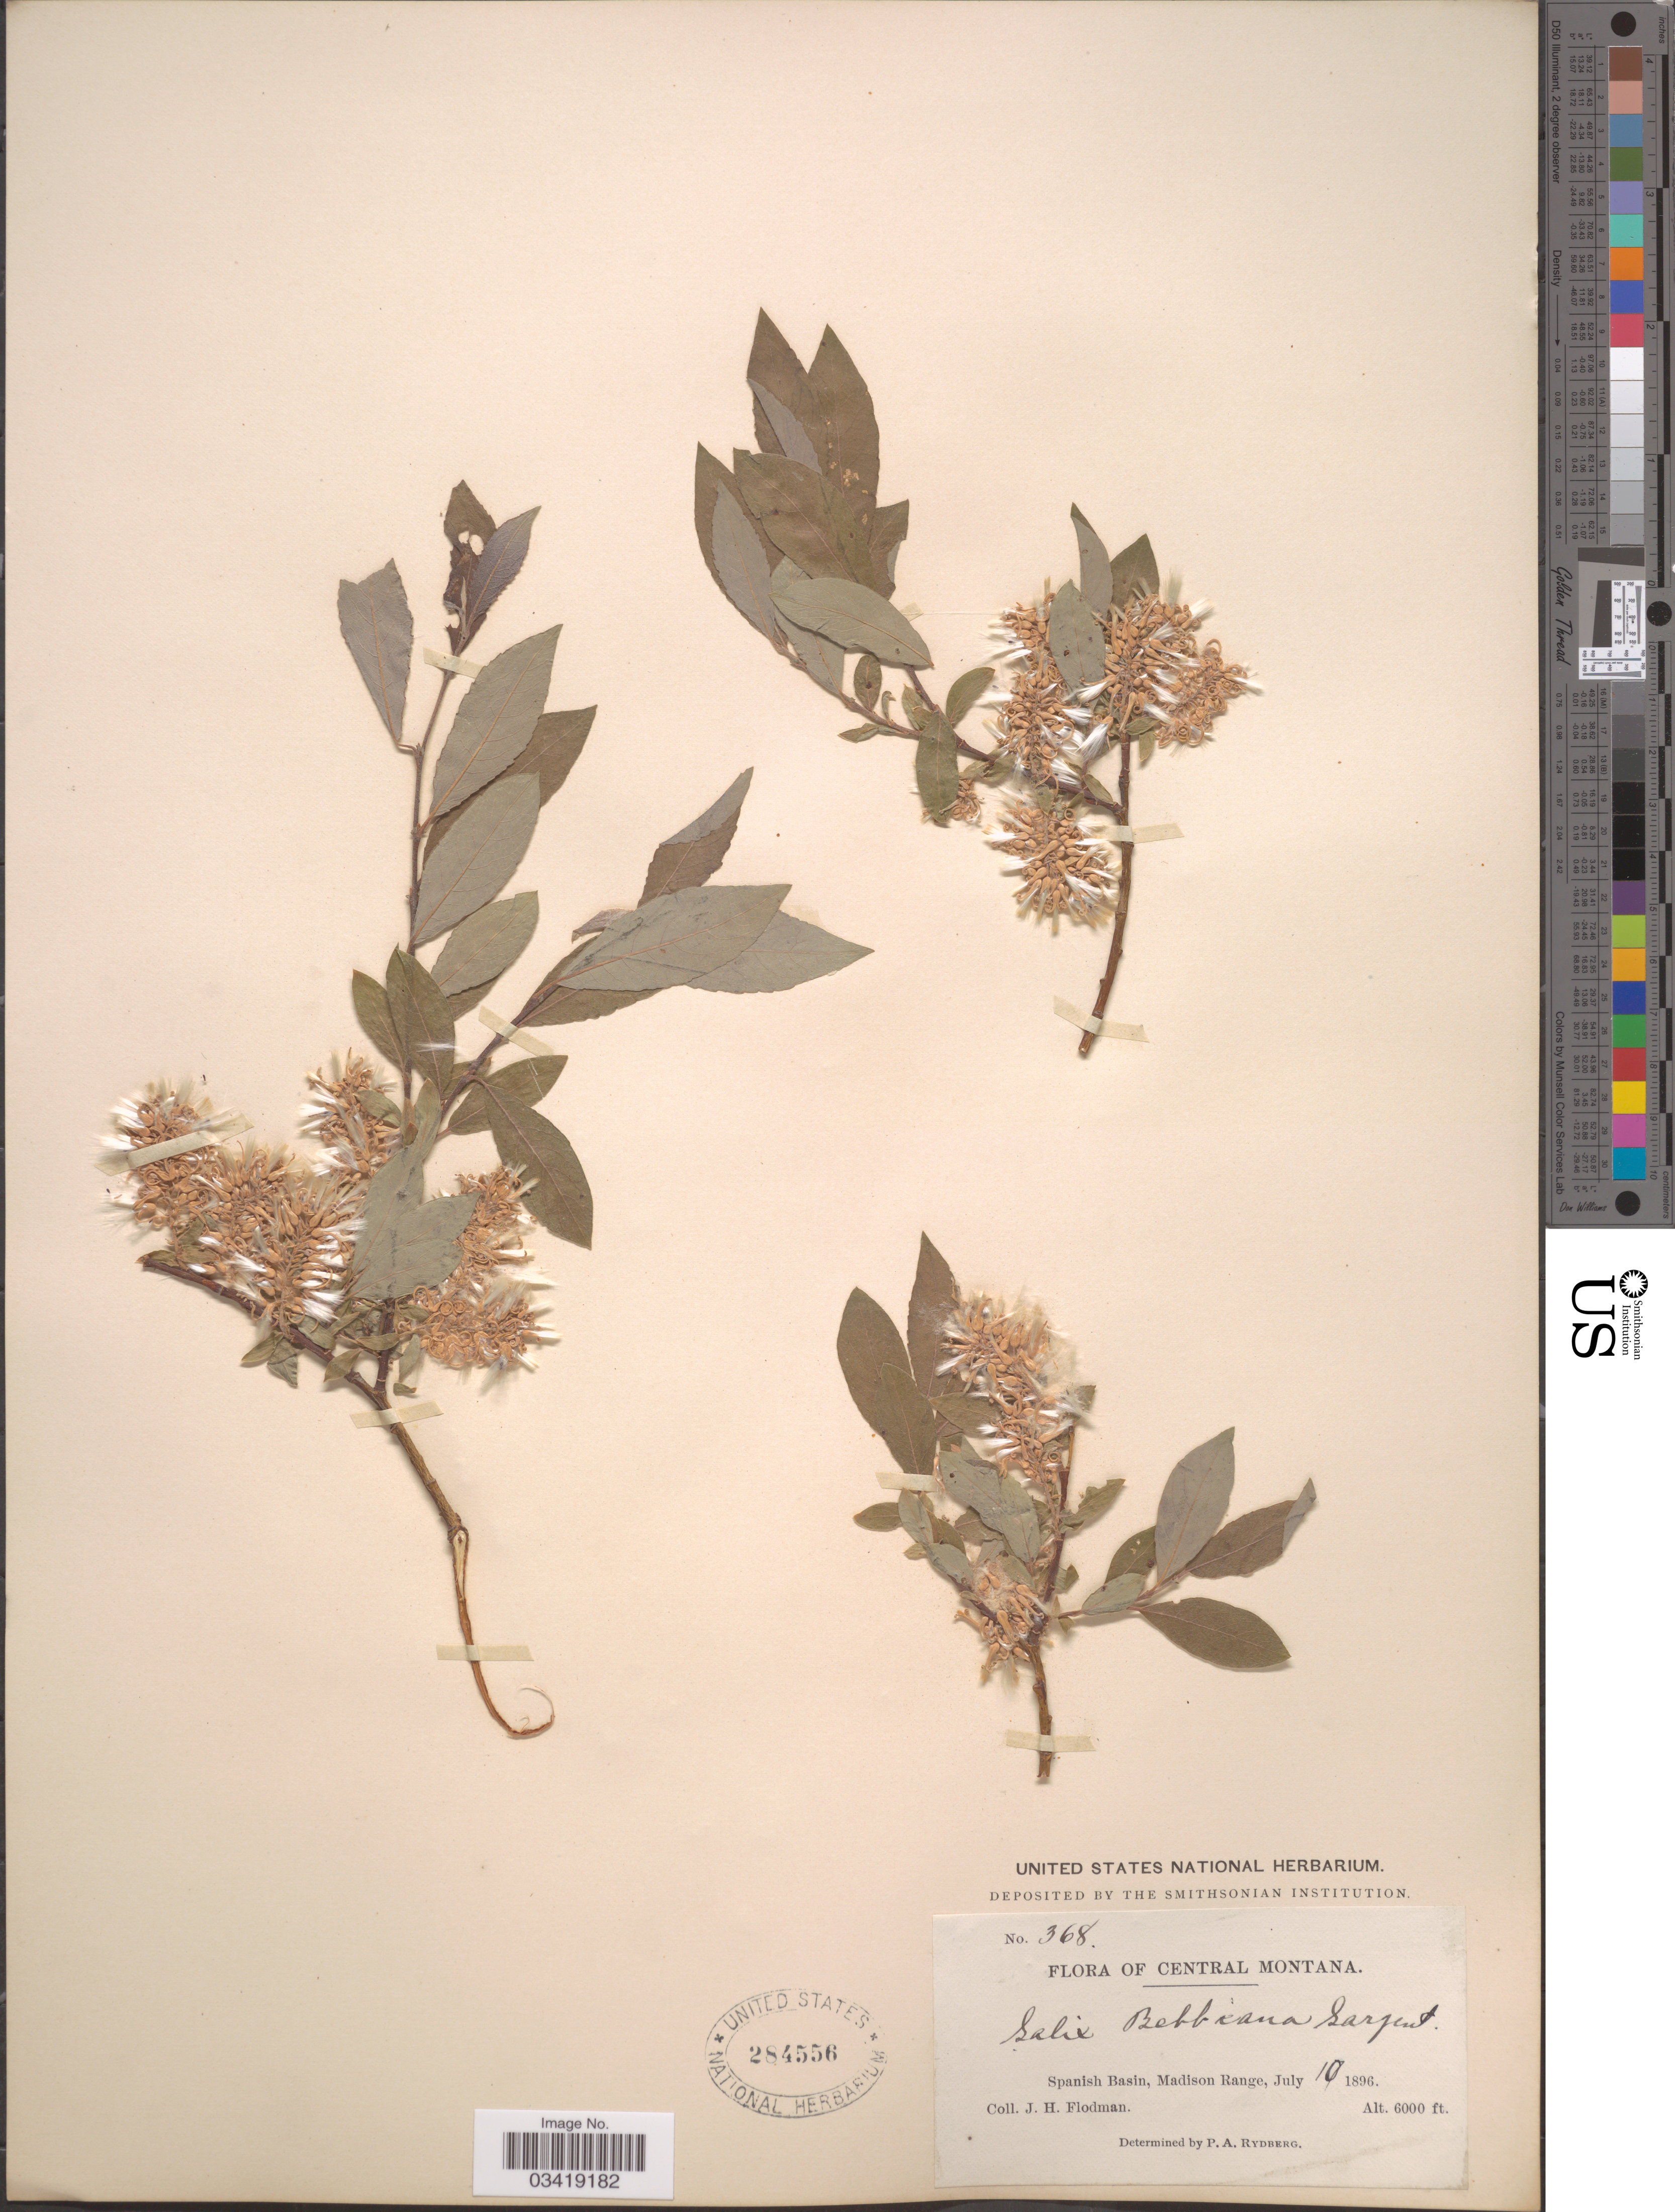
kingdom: Plantae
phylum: Tracheophyta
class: Magnoliopsida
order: Malpighiales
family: Salicaceae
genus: Salix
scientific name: Salix bebbiana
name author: Sarg.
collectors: J. Flodman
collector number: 368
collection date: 1896-07-10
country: United States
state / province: Montana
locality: Central Montana. Spanish Basin, Madison Range.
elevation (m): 1829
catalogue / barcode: US 284556